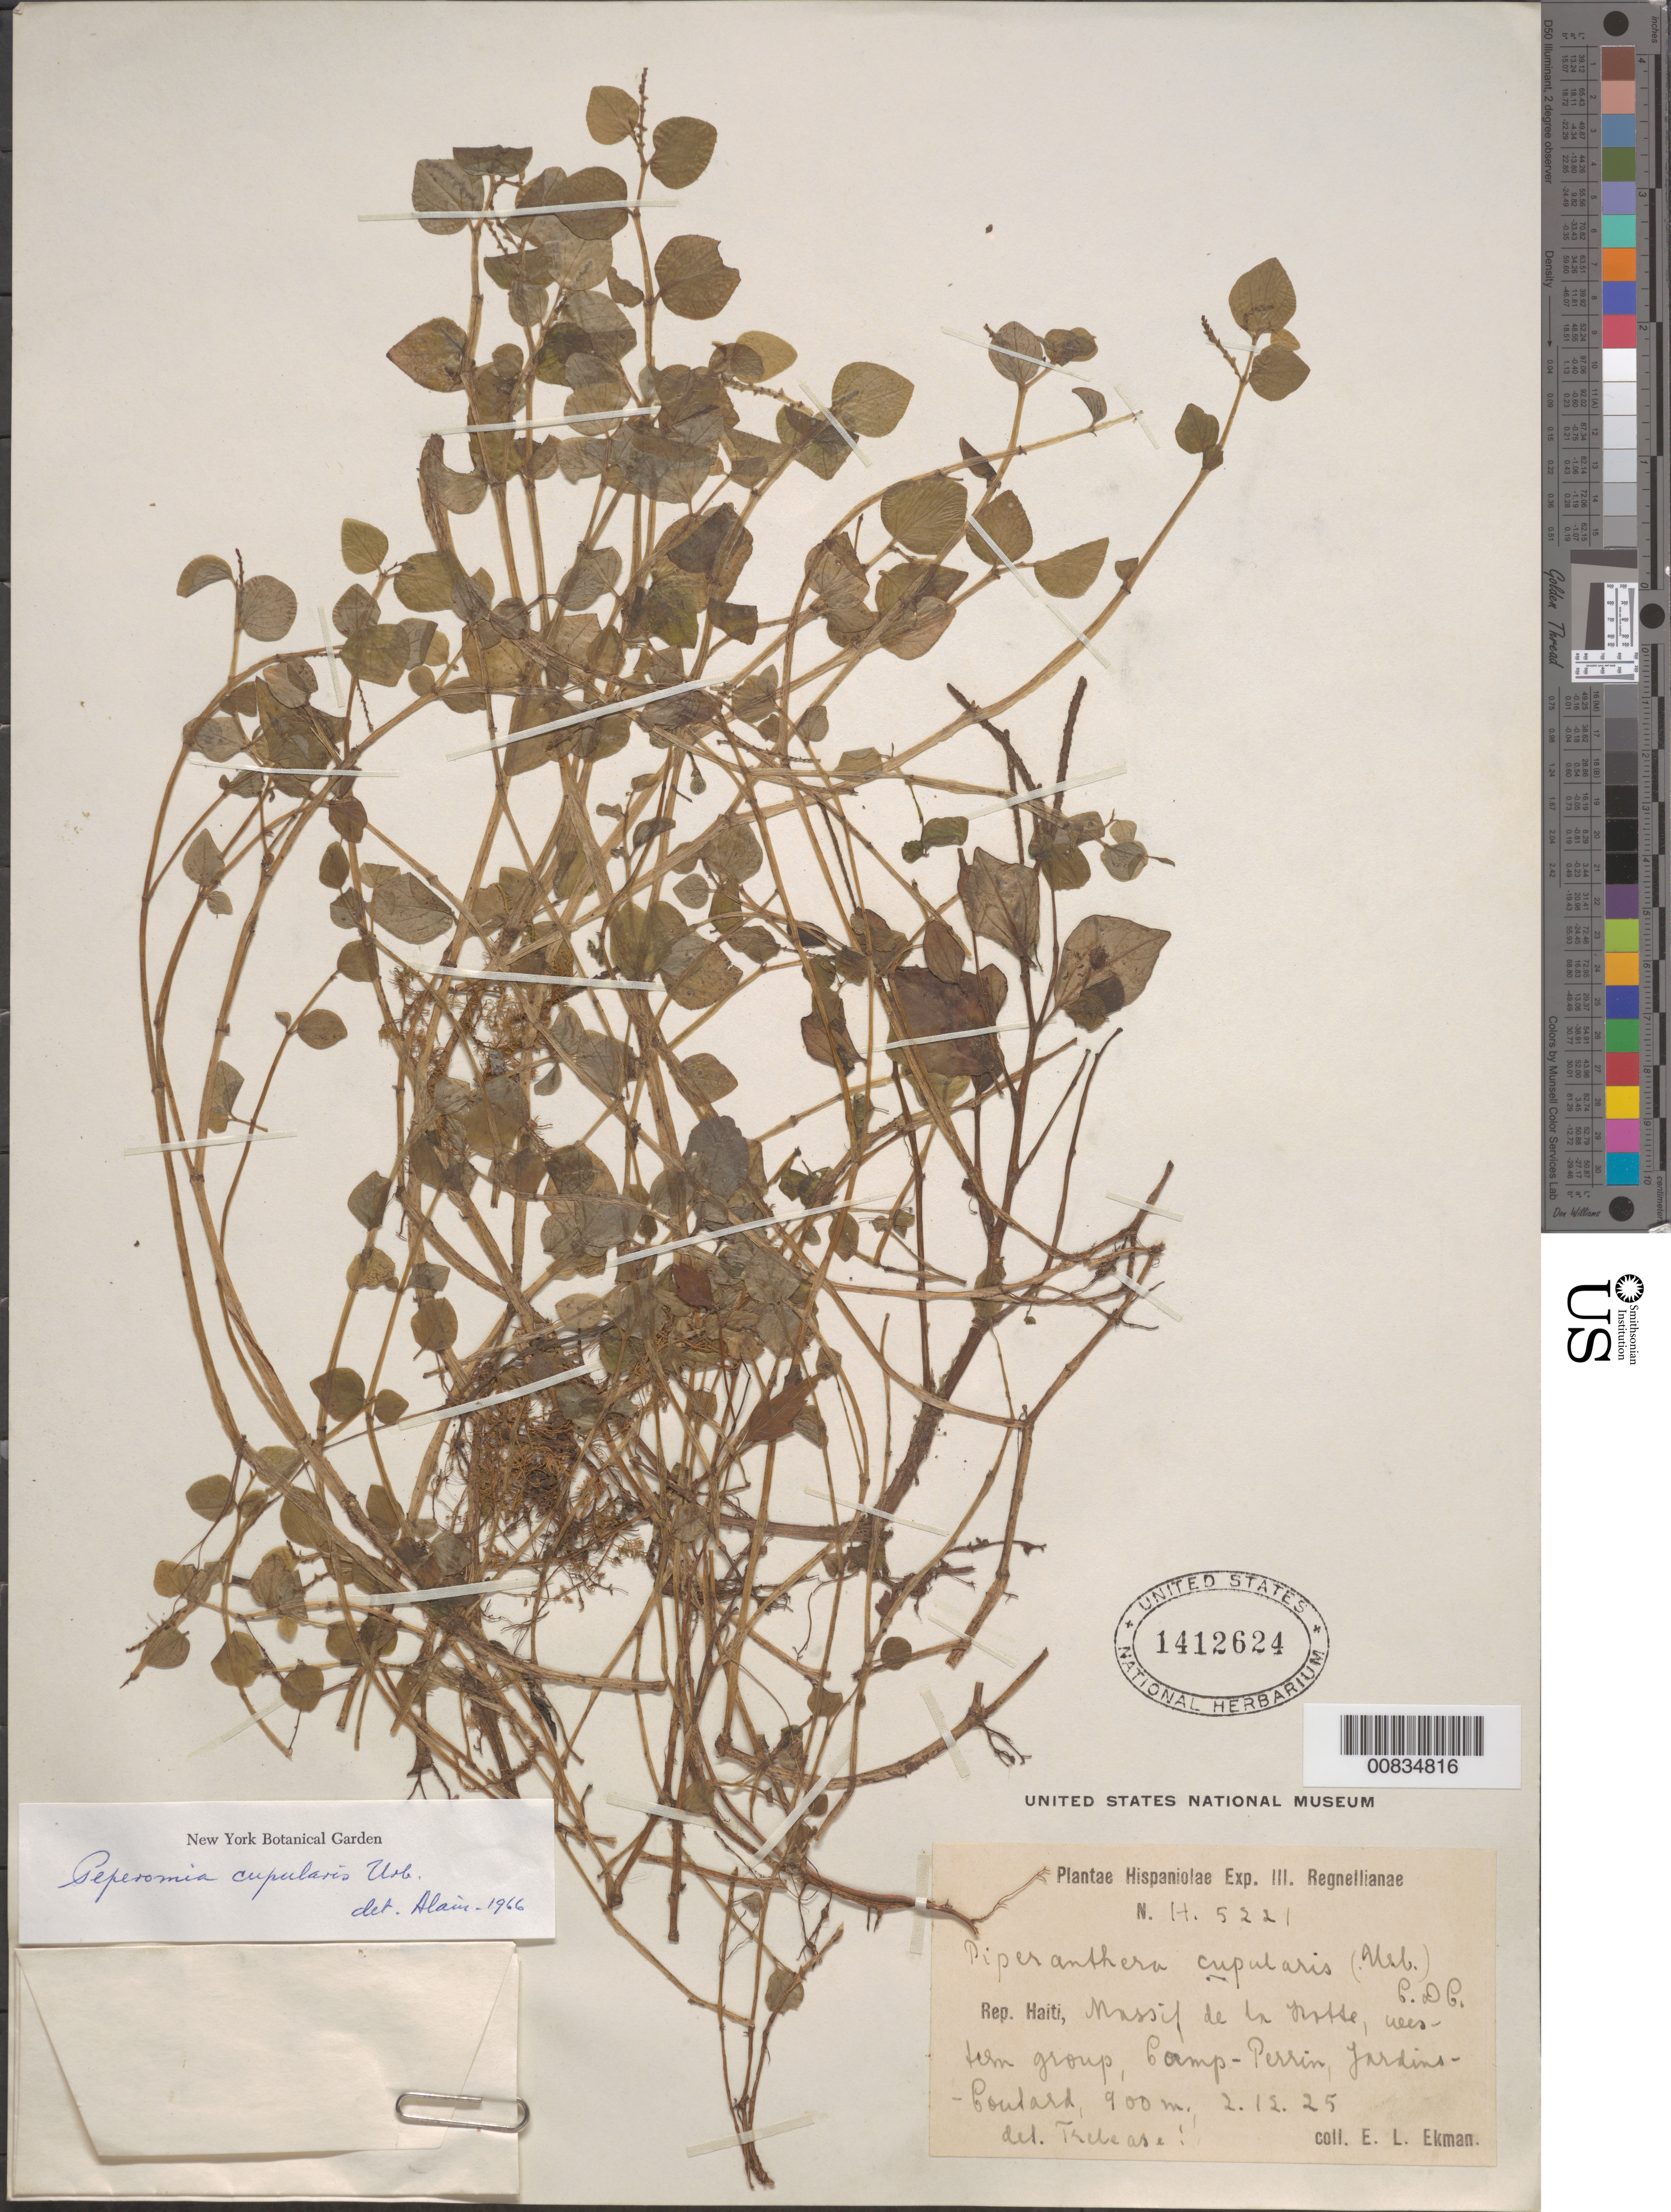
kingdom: Plantae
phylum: Tracheophyta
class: Magnoliopsida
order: Piperales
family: Piperaceae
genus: Peperomia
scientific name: Peperomia cupularis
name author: Urb.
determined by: Liogier, Alain H.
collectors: E. L. Ekman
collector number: H 5221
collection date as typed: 02 Dec 1925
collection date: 1925-12-02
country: Haiti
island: Hispaniola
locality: Massif de la Hotte, western group, Camp-Perrin, Jardins-Coutard.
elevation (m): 900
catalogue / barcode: US 1412624